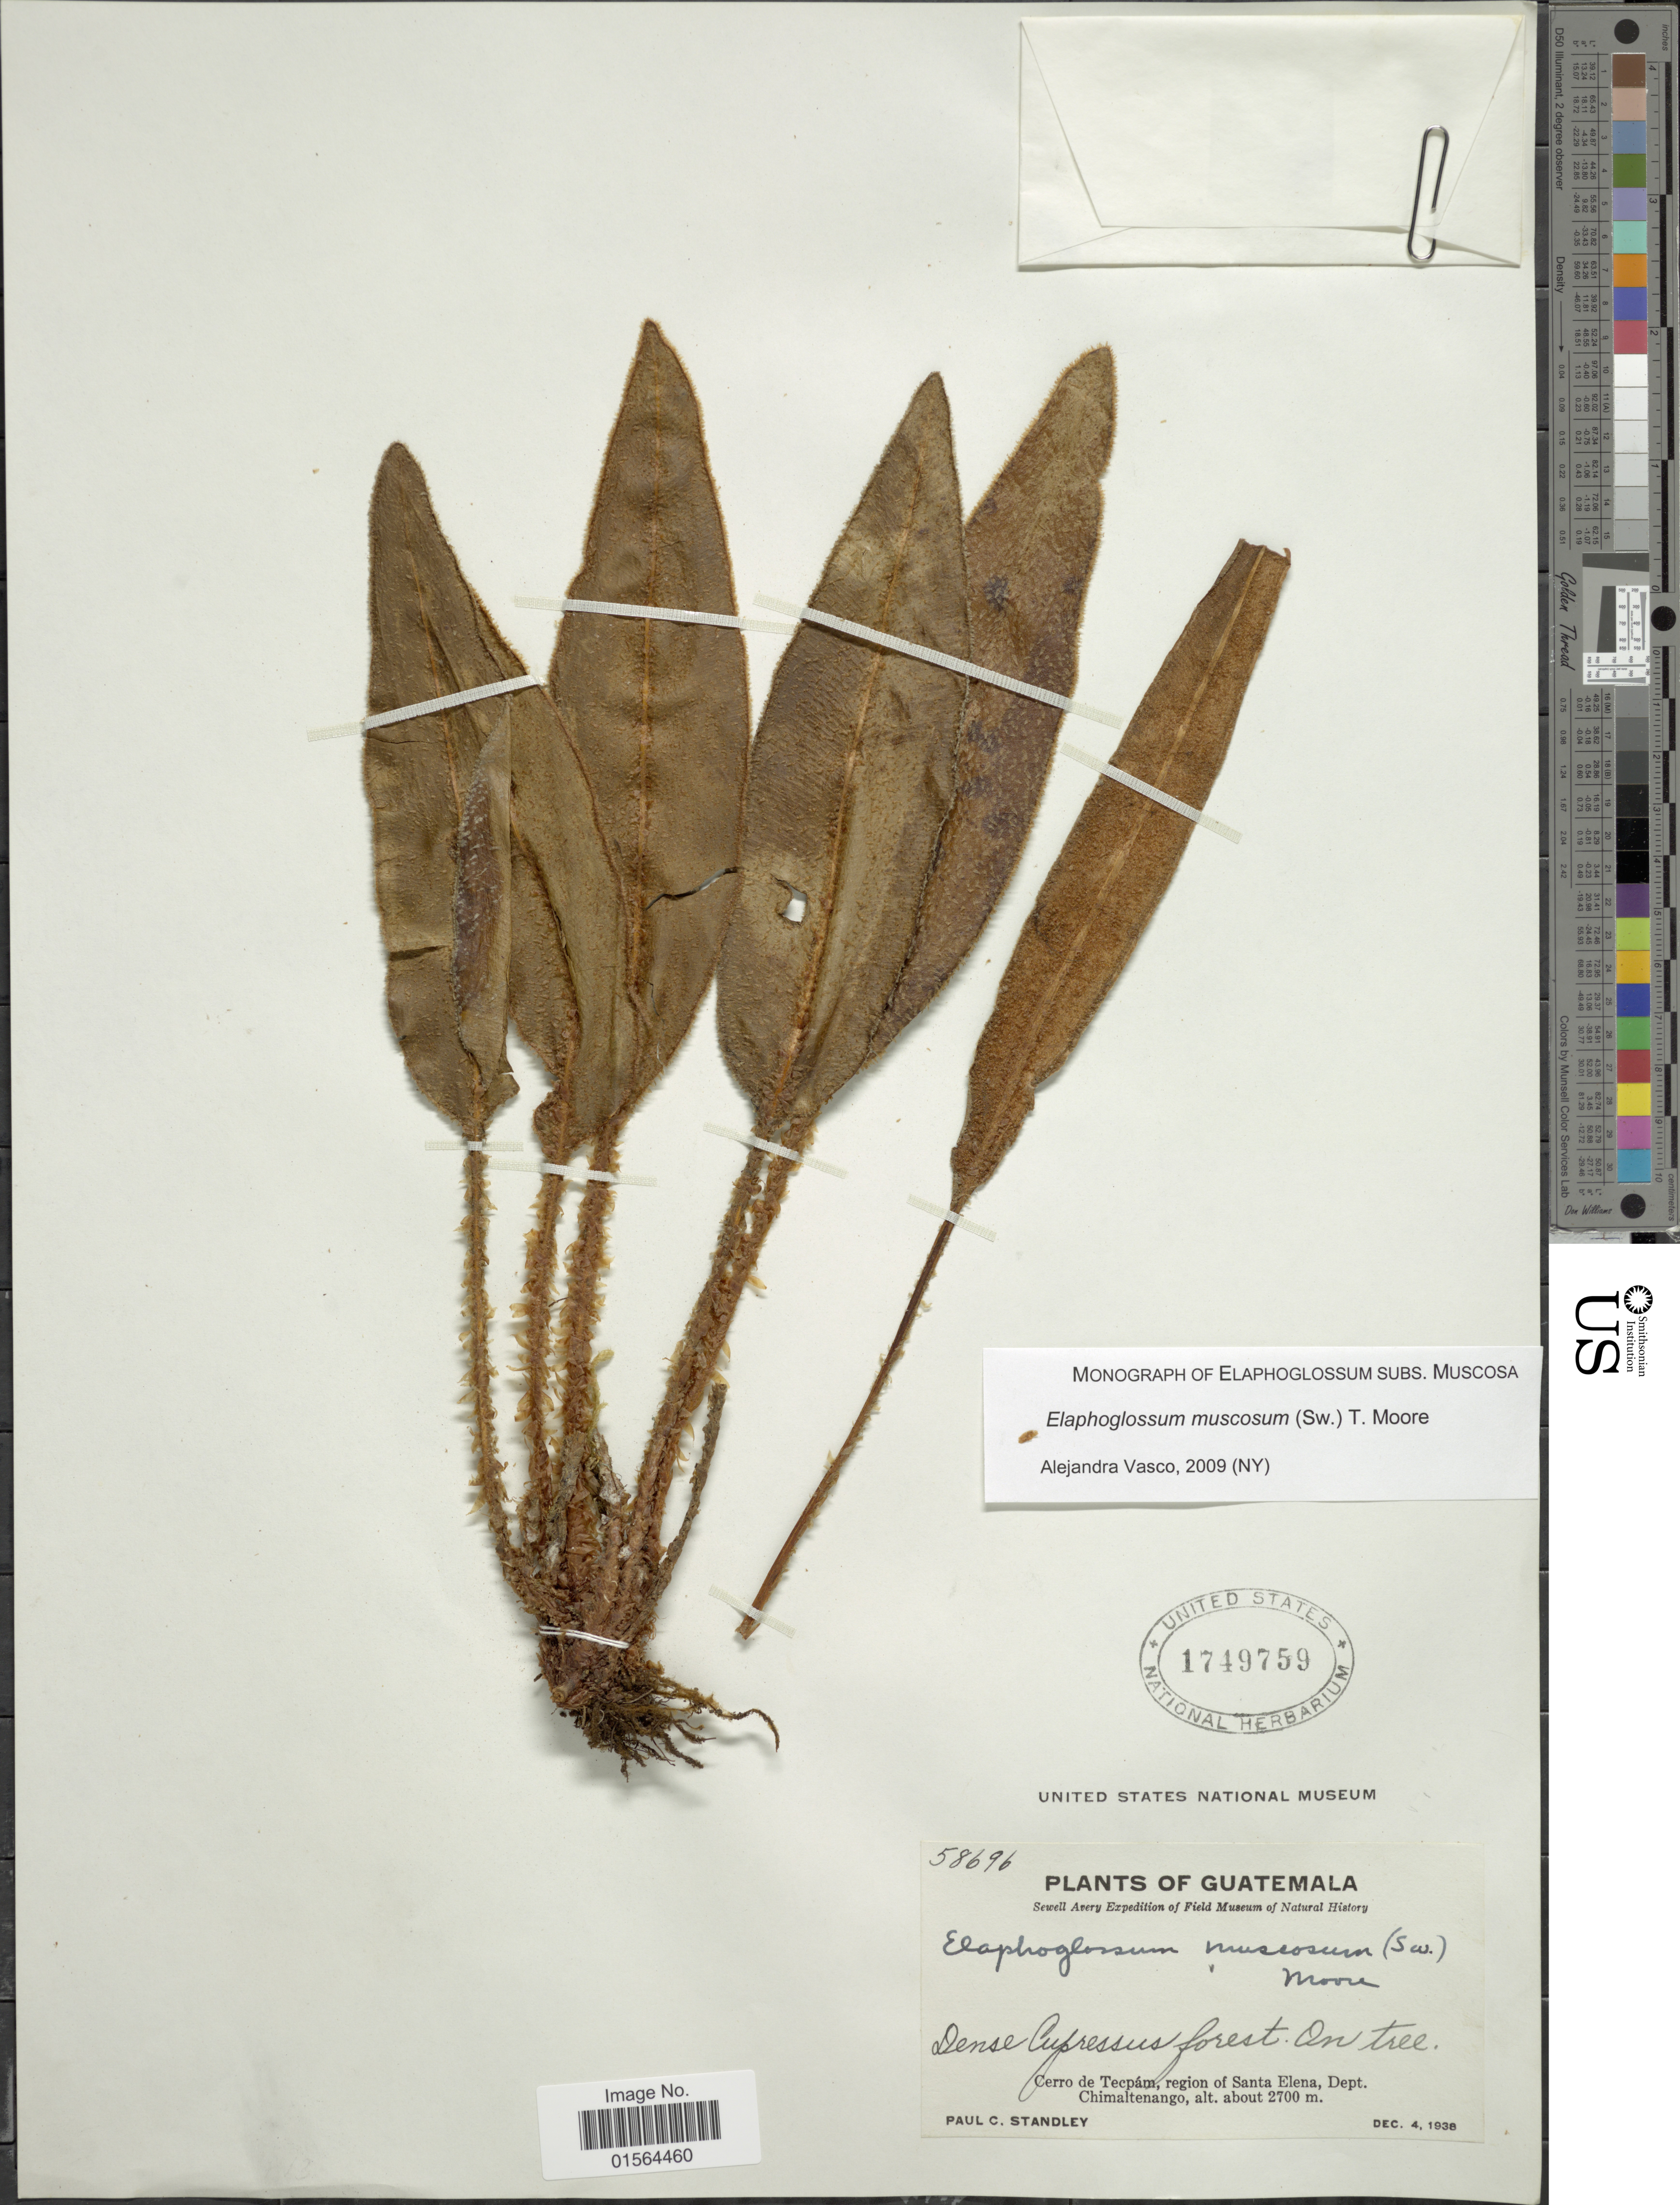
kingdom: Plantae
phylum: Tracheophyta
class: Polypodiopsida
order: Polypodiales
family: Dryopteridaceae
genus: Elaphoglossum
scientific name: Elaphoglossum muscosum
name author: (Sw.) T. Moore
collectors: P. C. Standley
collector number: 58696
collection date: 1938-12-04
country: Guatemala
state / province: Chimaltenango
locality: Cerro de Tecpam, region of Santa Elena, Dept. Chimaltenango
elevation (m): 2700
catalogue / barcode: US 1749759